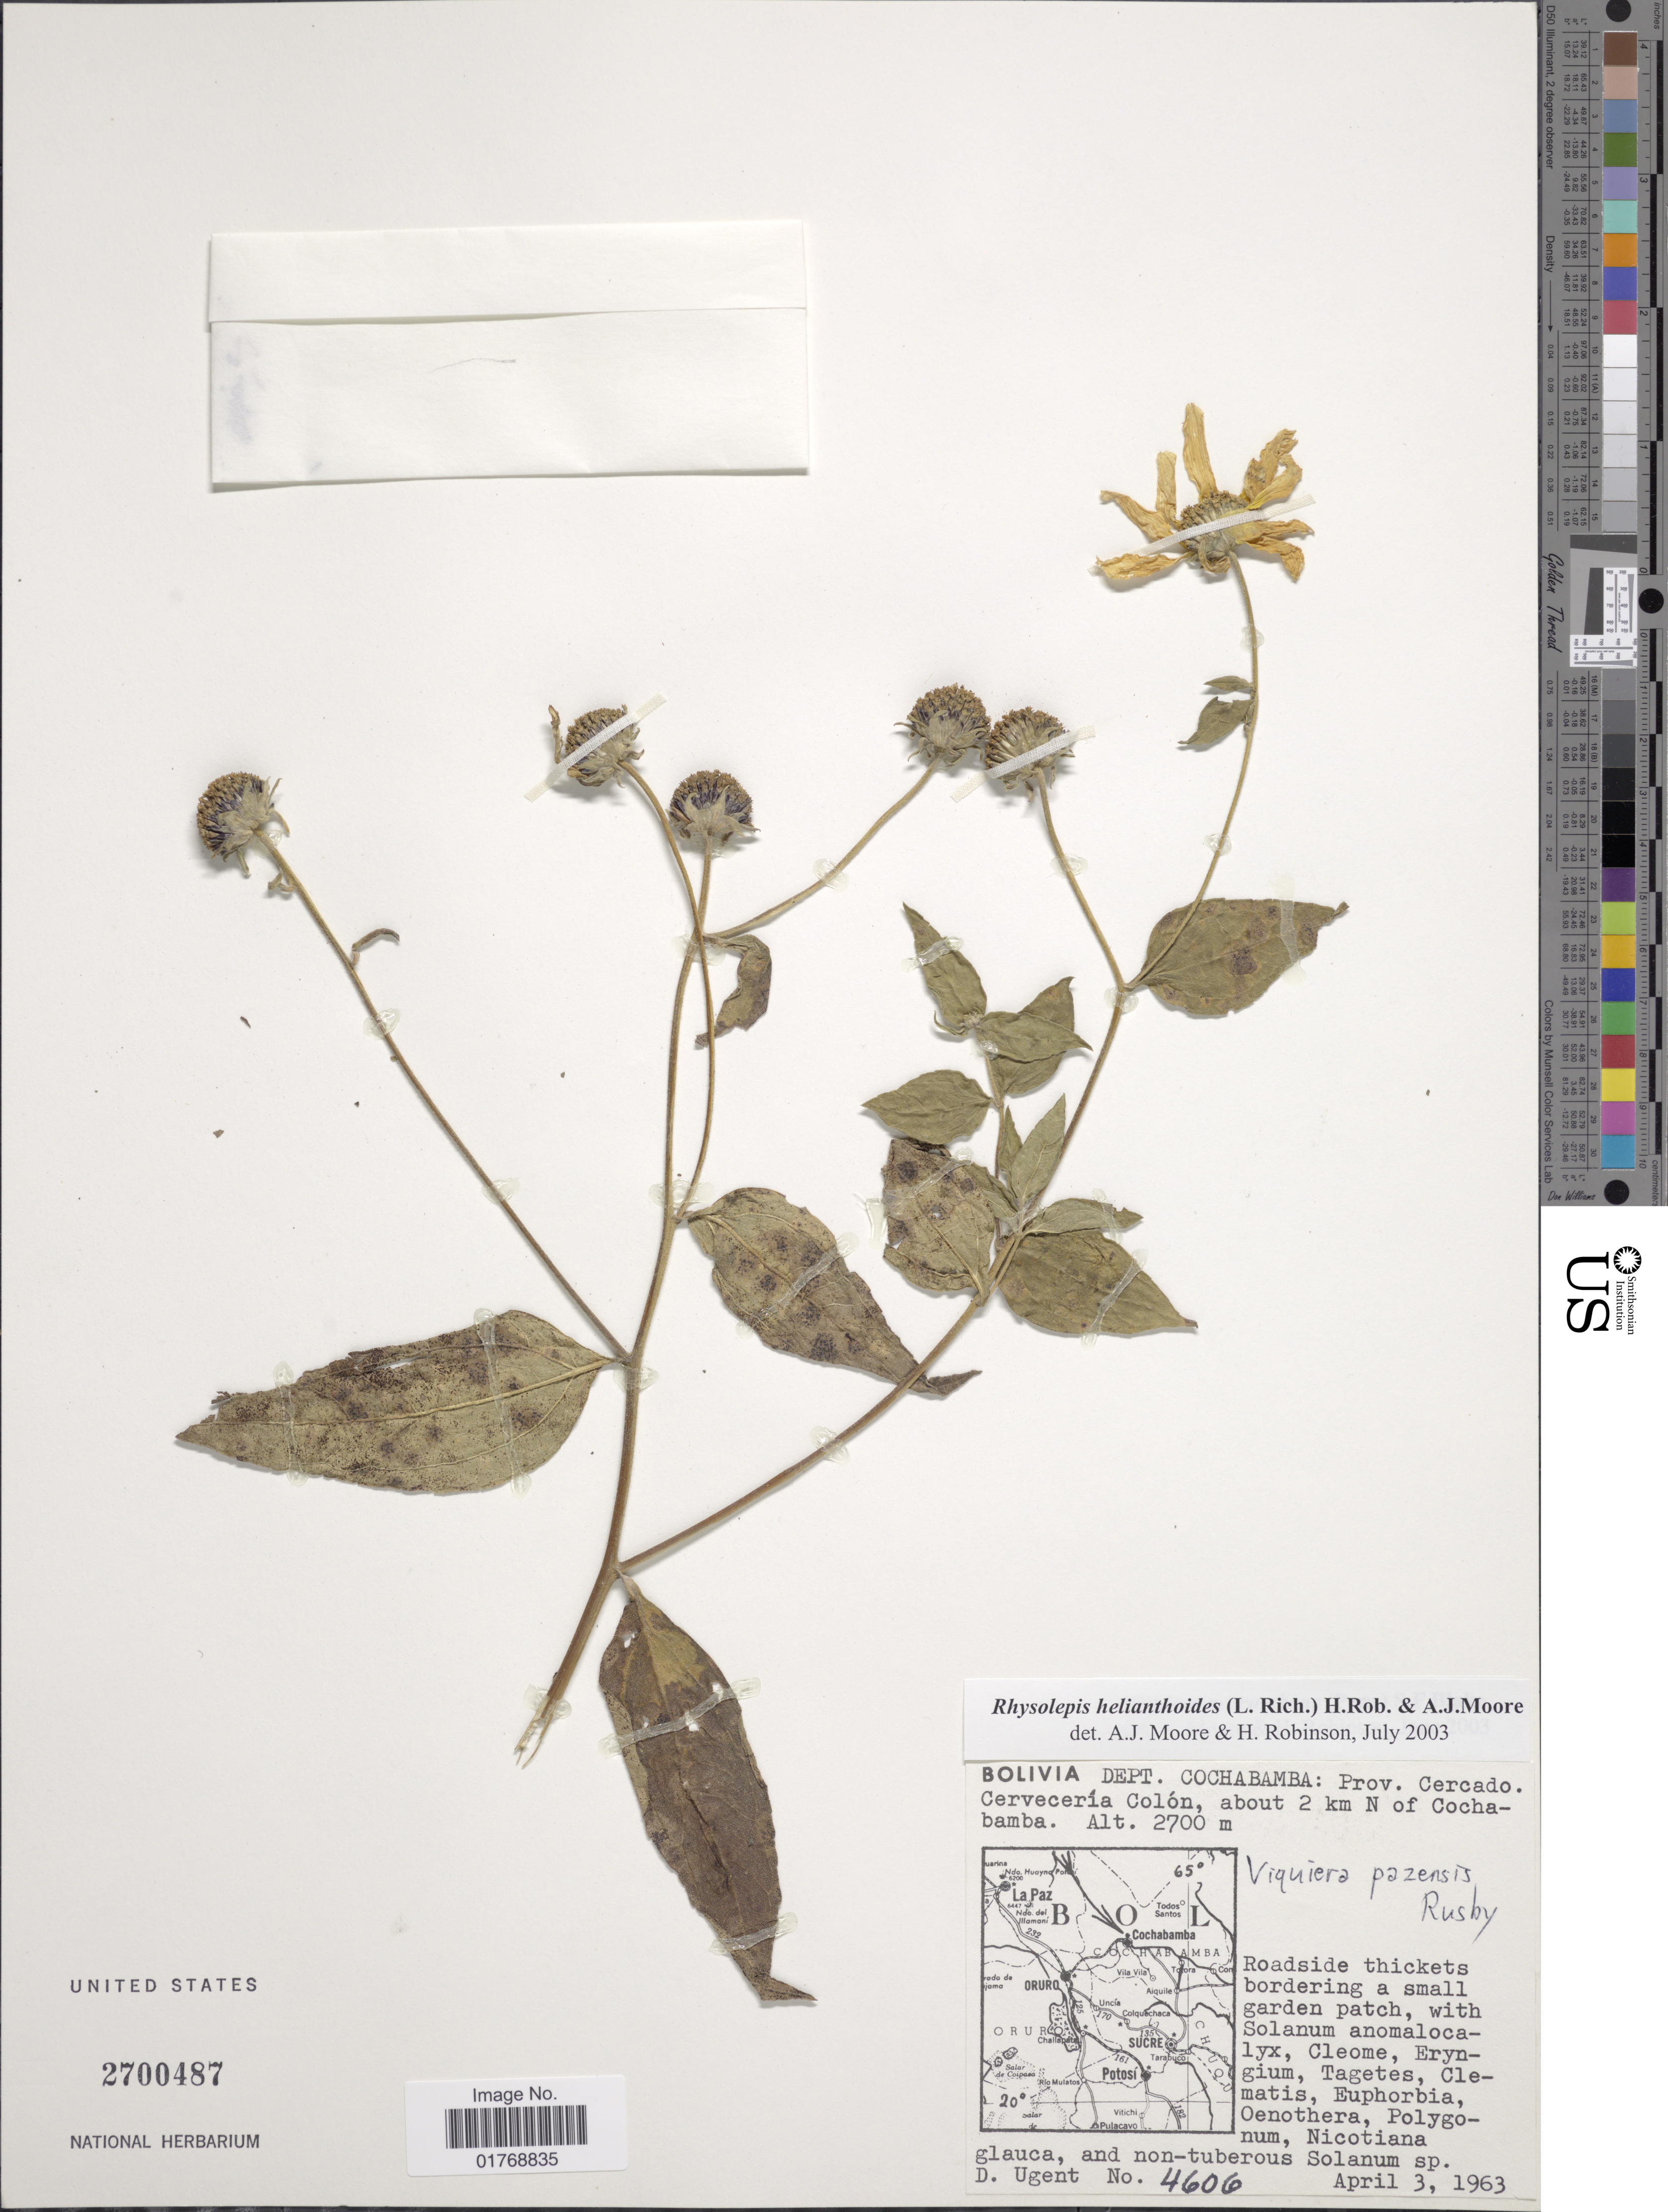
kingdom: Plantae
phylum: Tracheophyta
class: Magnoliopsida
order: Asterales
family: Asteraceae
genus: Viguiera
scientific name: Viguiera procumbens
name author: (Pers.) S.F. Blake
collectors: D. Ugent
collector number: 4606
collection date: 1963-04-03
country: Bolivia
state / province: Cochabamba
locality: Bolivia. Dept. Cochabamba: Prov. Cercado. Cervecería Colón, about 2 km N of Cochabamba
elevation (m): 2700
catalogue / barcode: US 2700487